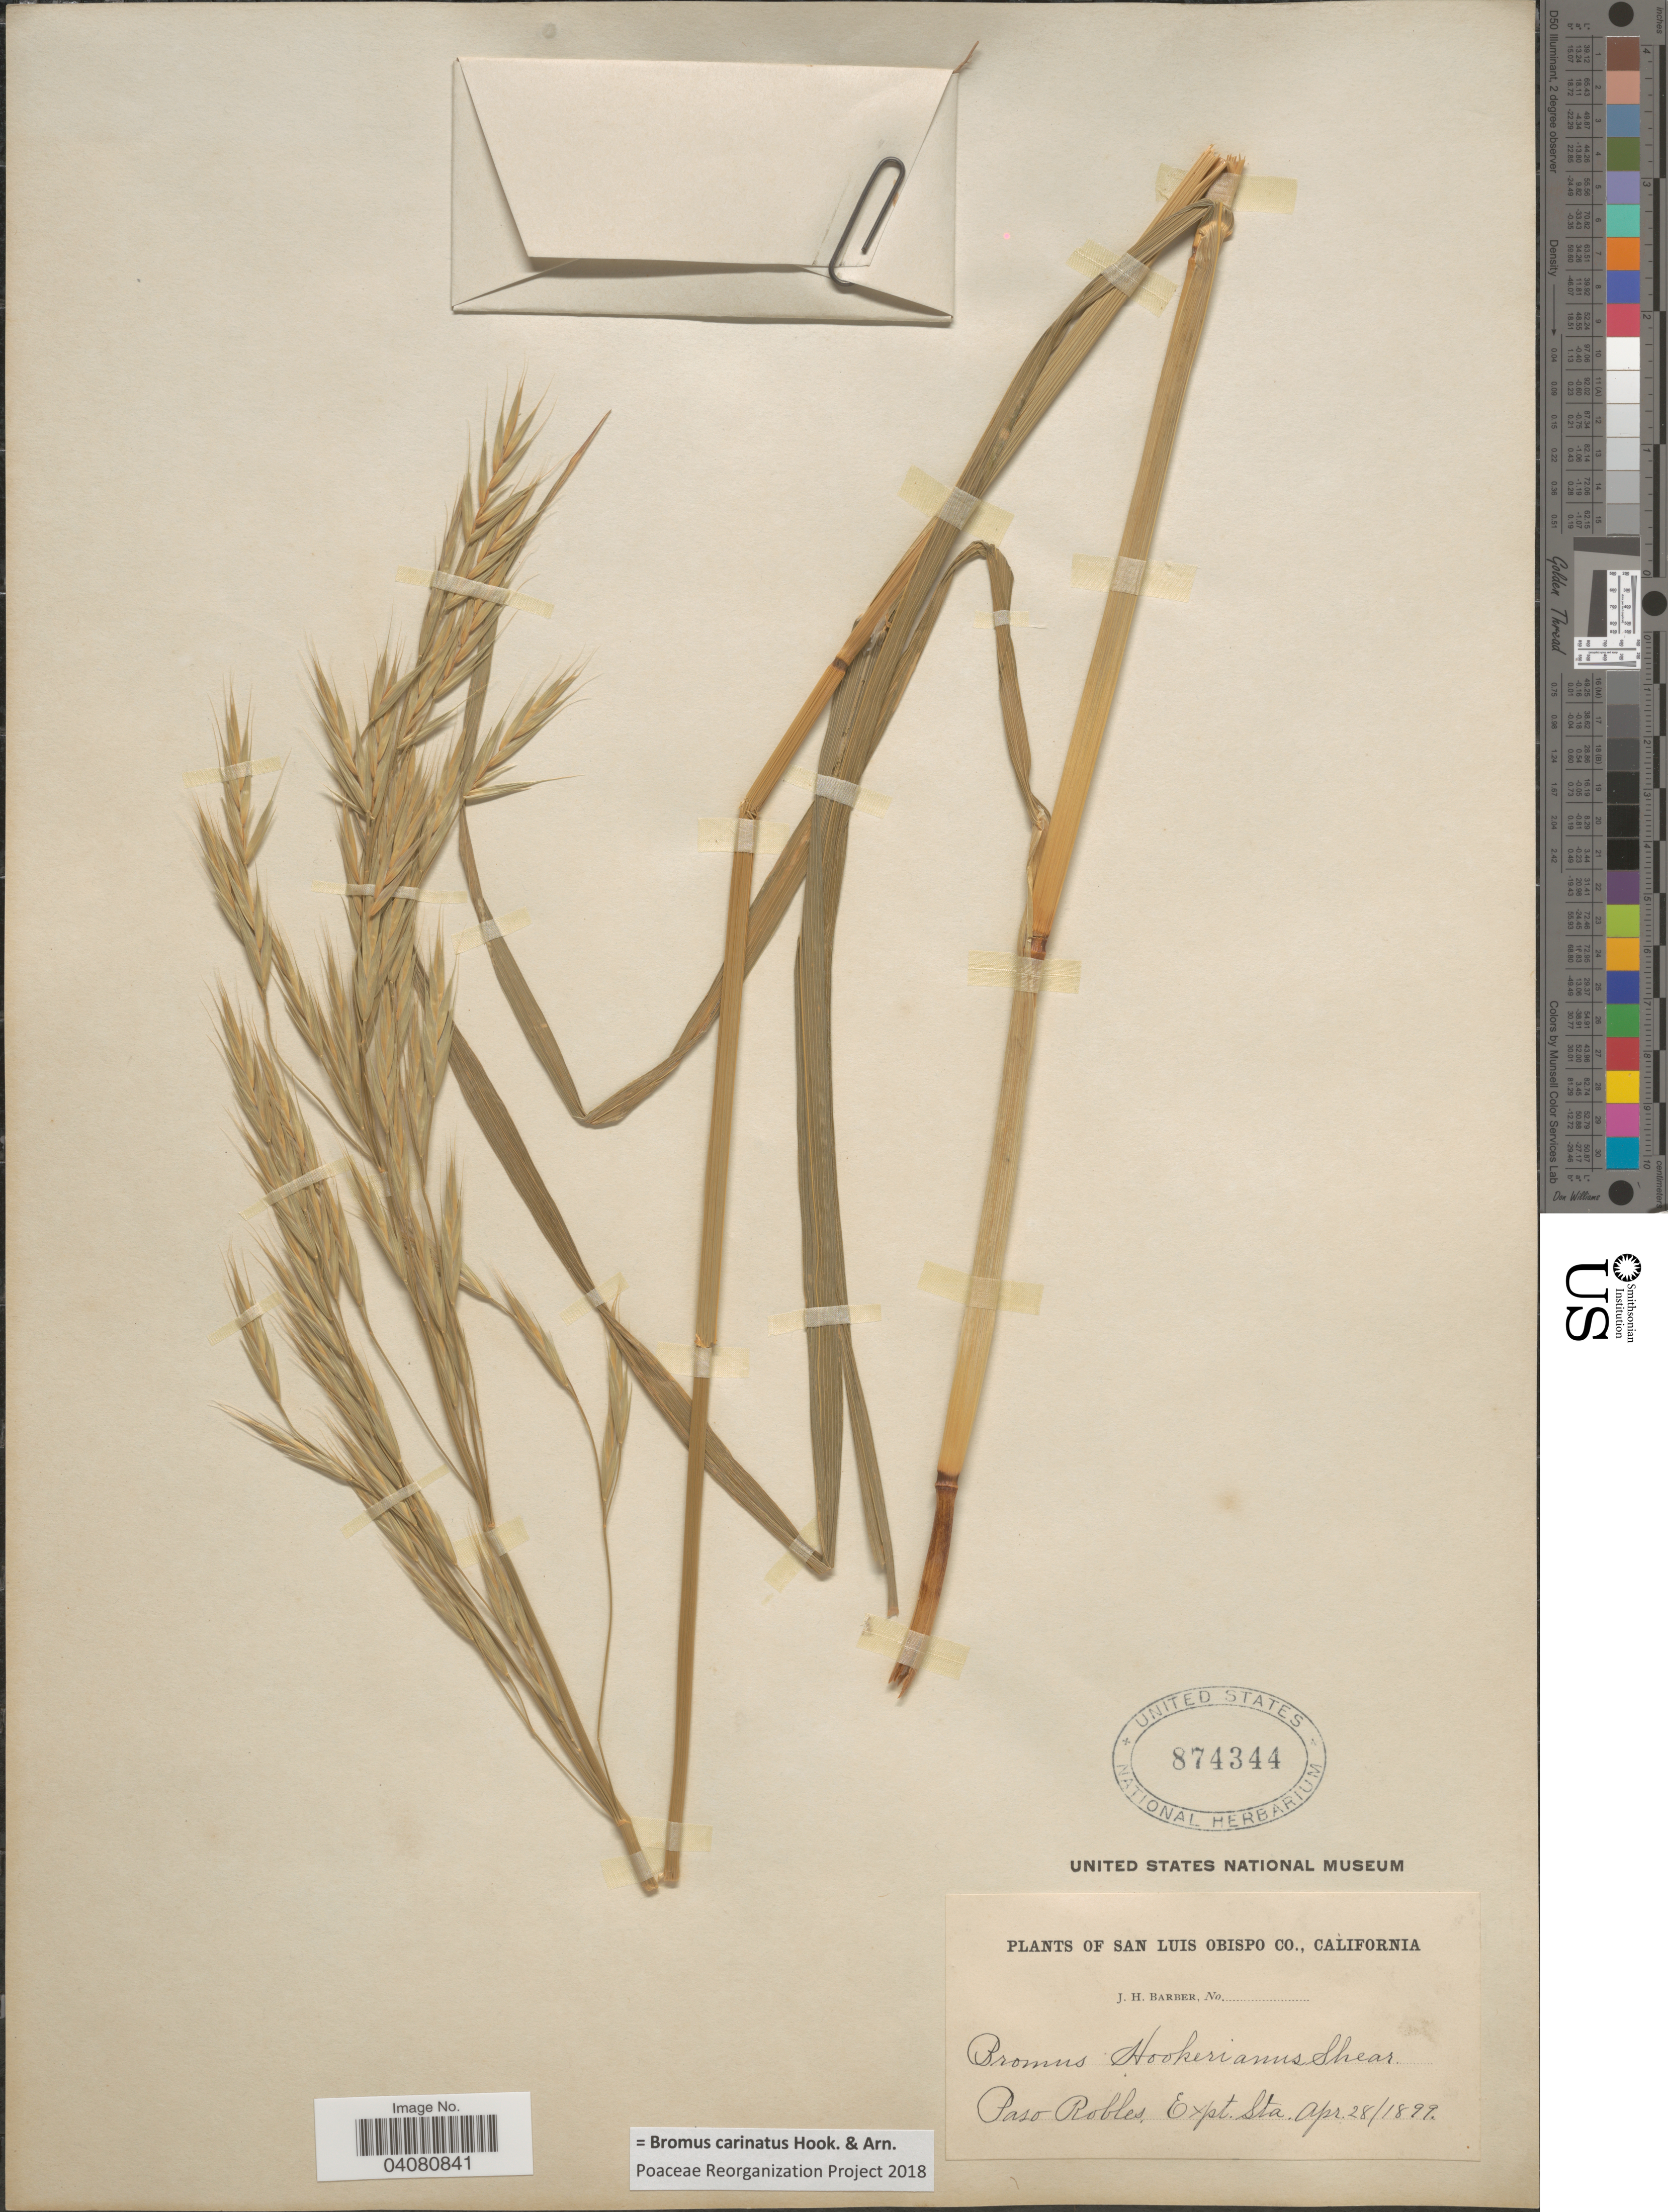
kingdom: Plantae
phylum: Tracheophyta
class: Liliopsida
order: Poales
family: Poaceae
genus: Bromus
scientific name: Bromus carinatus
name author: Hook. & Arn.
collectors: J. Barber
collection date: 1899-04-28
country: United States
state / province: California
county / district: San Luis Obispo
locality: San Luis Obispo Co. Paso Robles Expt. Sta.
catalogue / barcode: US 874344